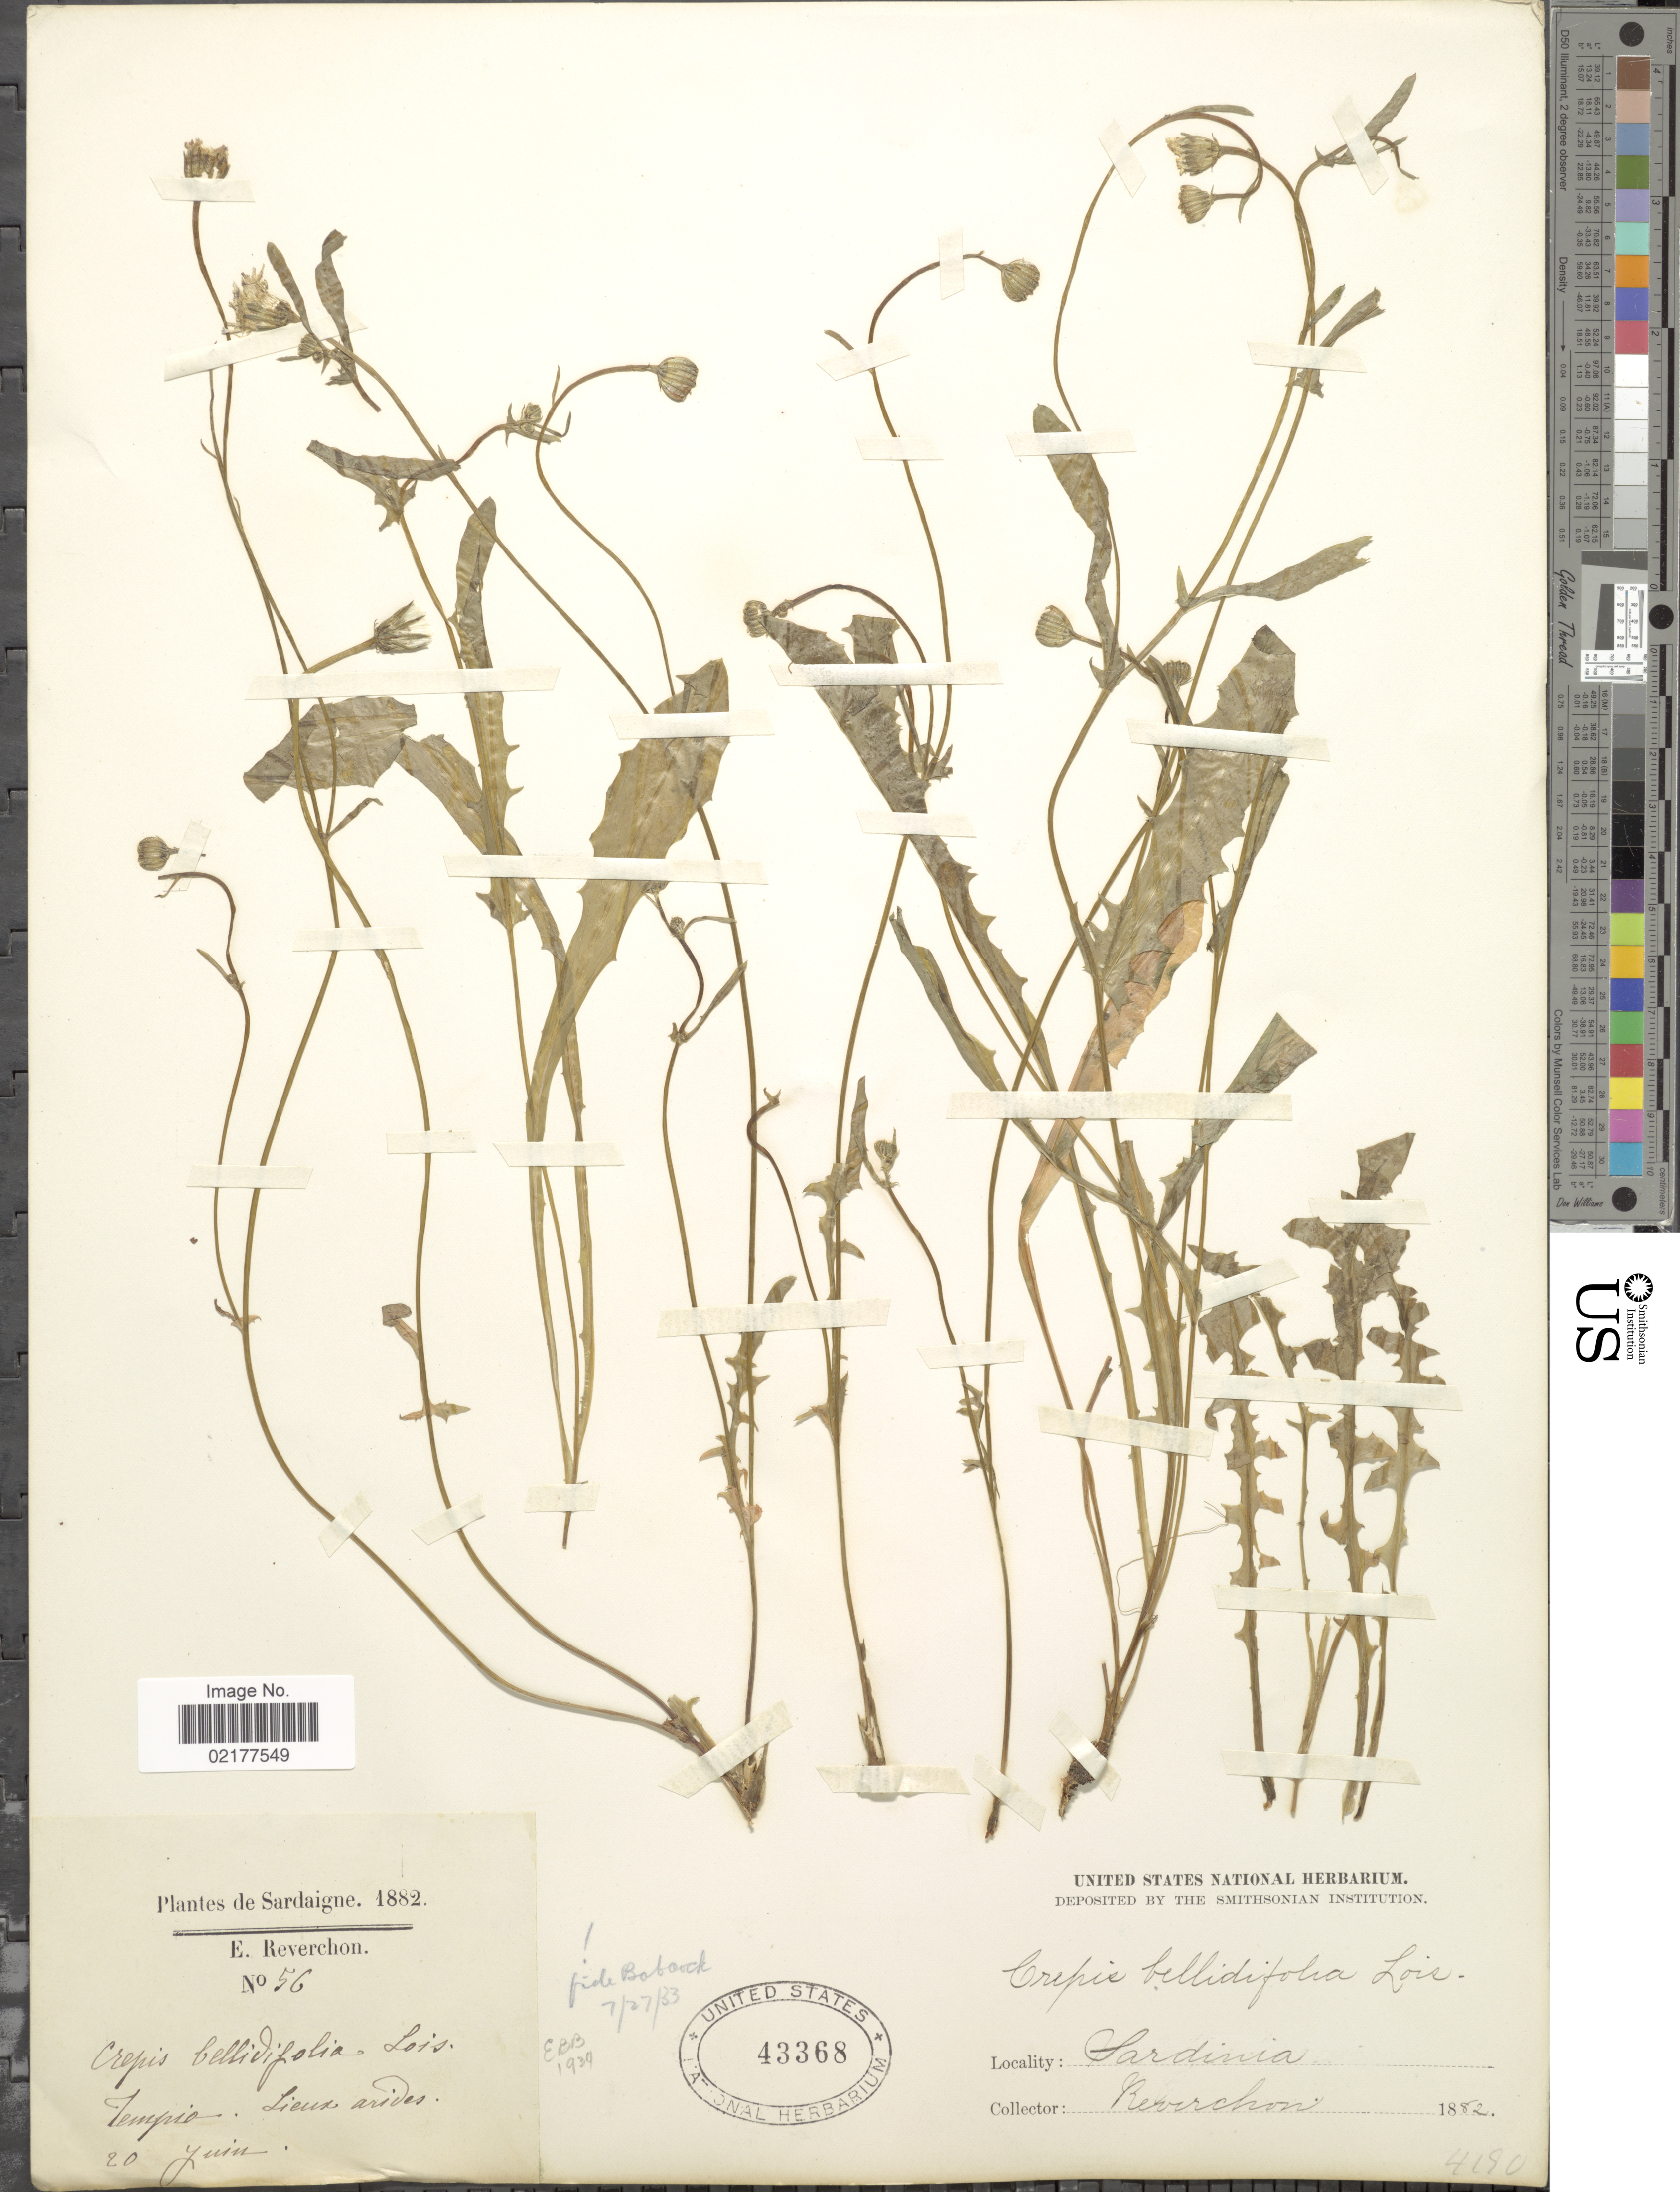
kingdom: Plantae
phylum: Tracheophyta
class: Magnoliopsida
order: Asterales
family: Asteraceae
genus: Crepis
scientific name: Crepis bellidifolia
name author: Loisel.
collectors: E. Reverchon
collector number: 56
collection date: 1882-06-20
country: Italy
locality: Sardainia.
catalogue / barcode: US 43368